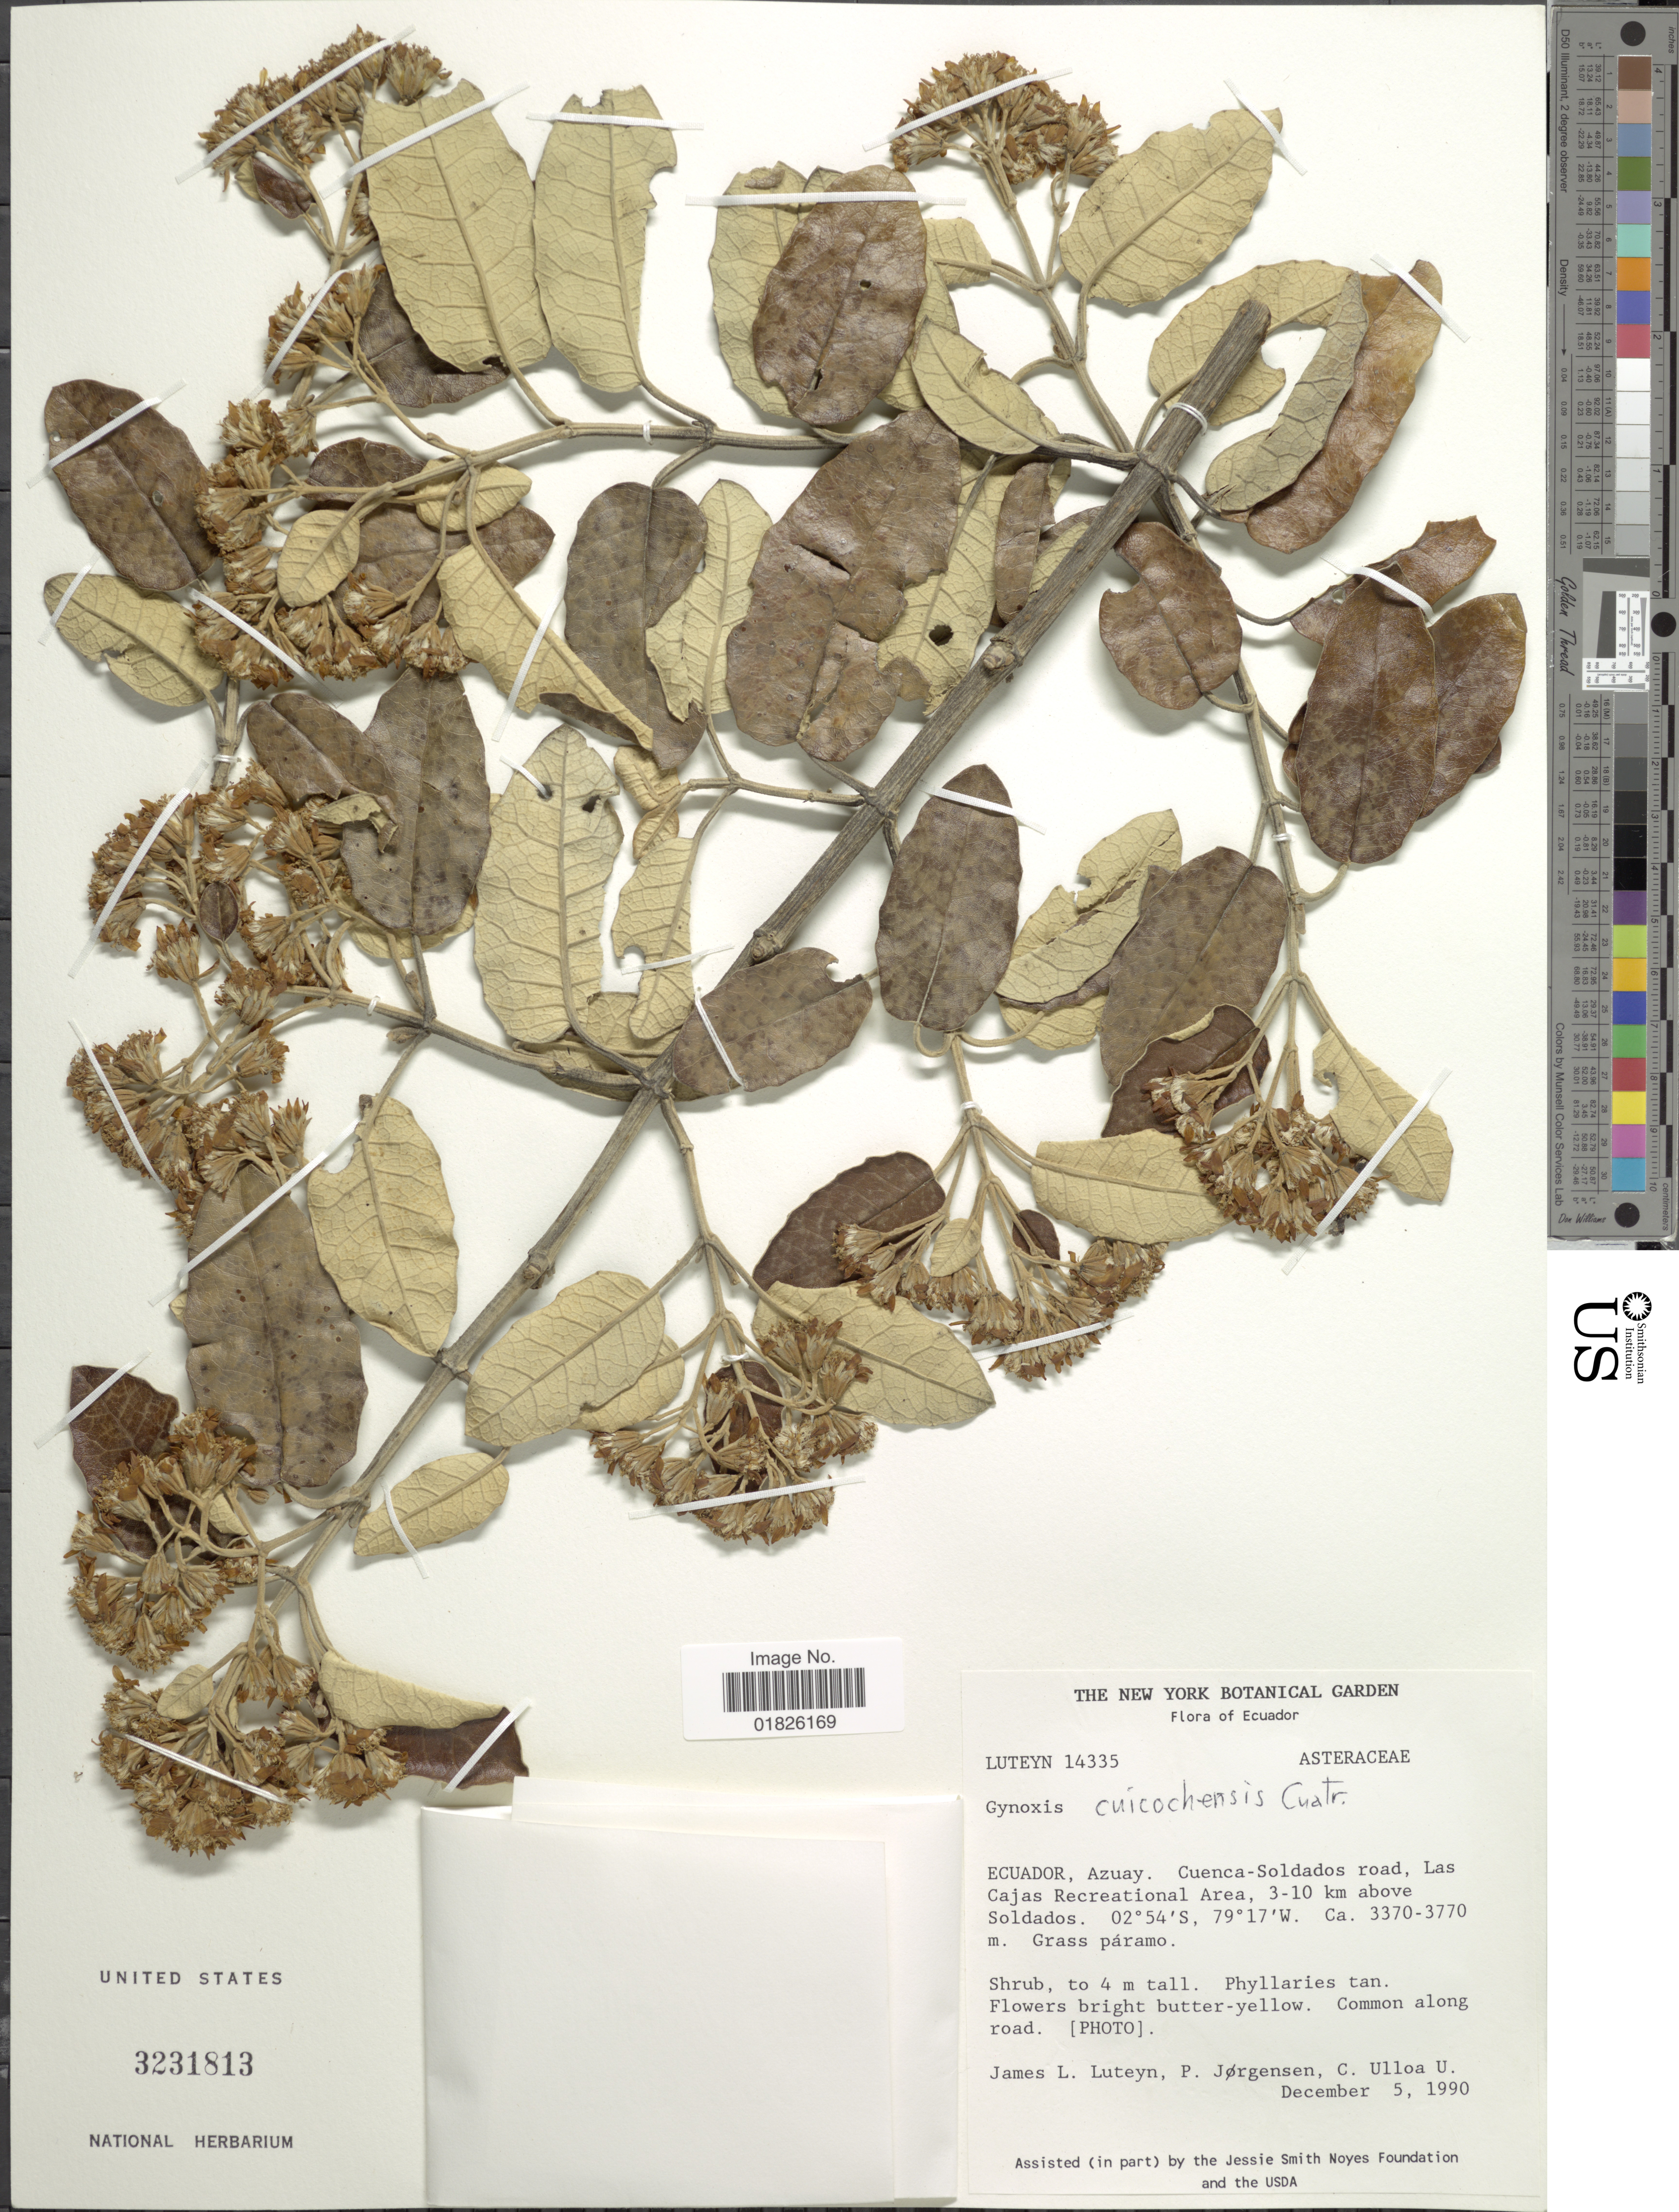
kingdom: Plantae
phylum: Tracheophyta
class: Magnoliopsida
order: Asterales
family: Asteraceae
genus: Gynoxys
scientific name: Gynoxys cuicochensis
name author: Cuatrec.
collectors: J. L. Luteyn, P. Jørgensen & C. Ulloa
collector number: LUTEYN 14335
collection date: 1990-12-05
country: Ecuador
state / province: Azuay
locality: Cuenca-Soldados road, Las Cajas Recreational Area, 3-10 km above Soldados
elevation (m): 3370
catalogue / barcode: US 3231813